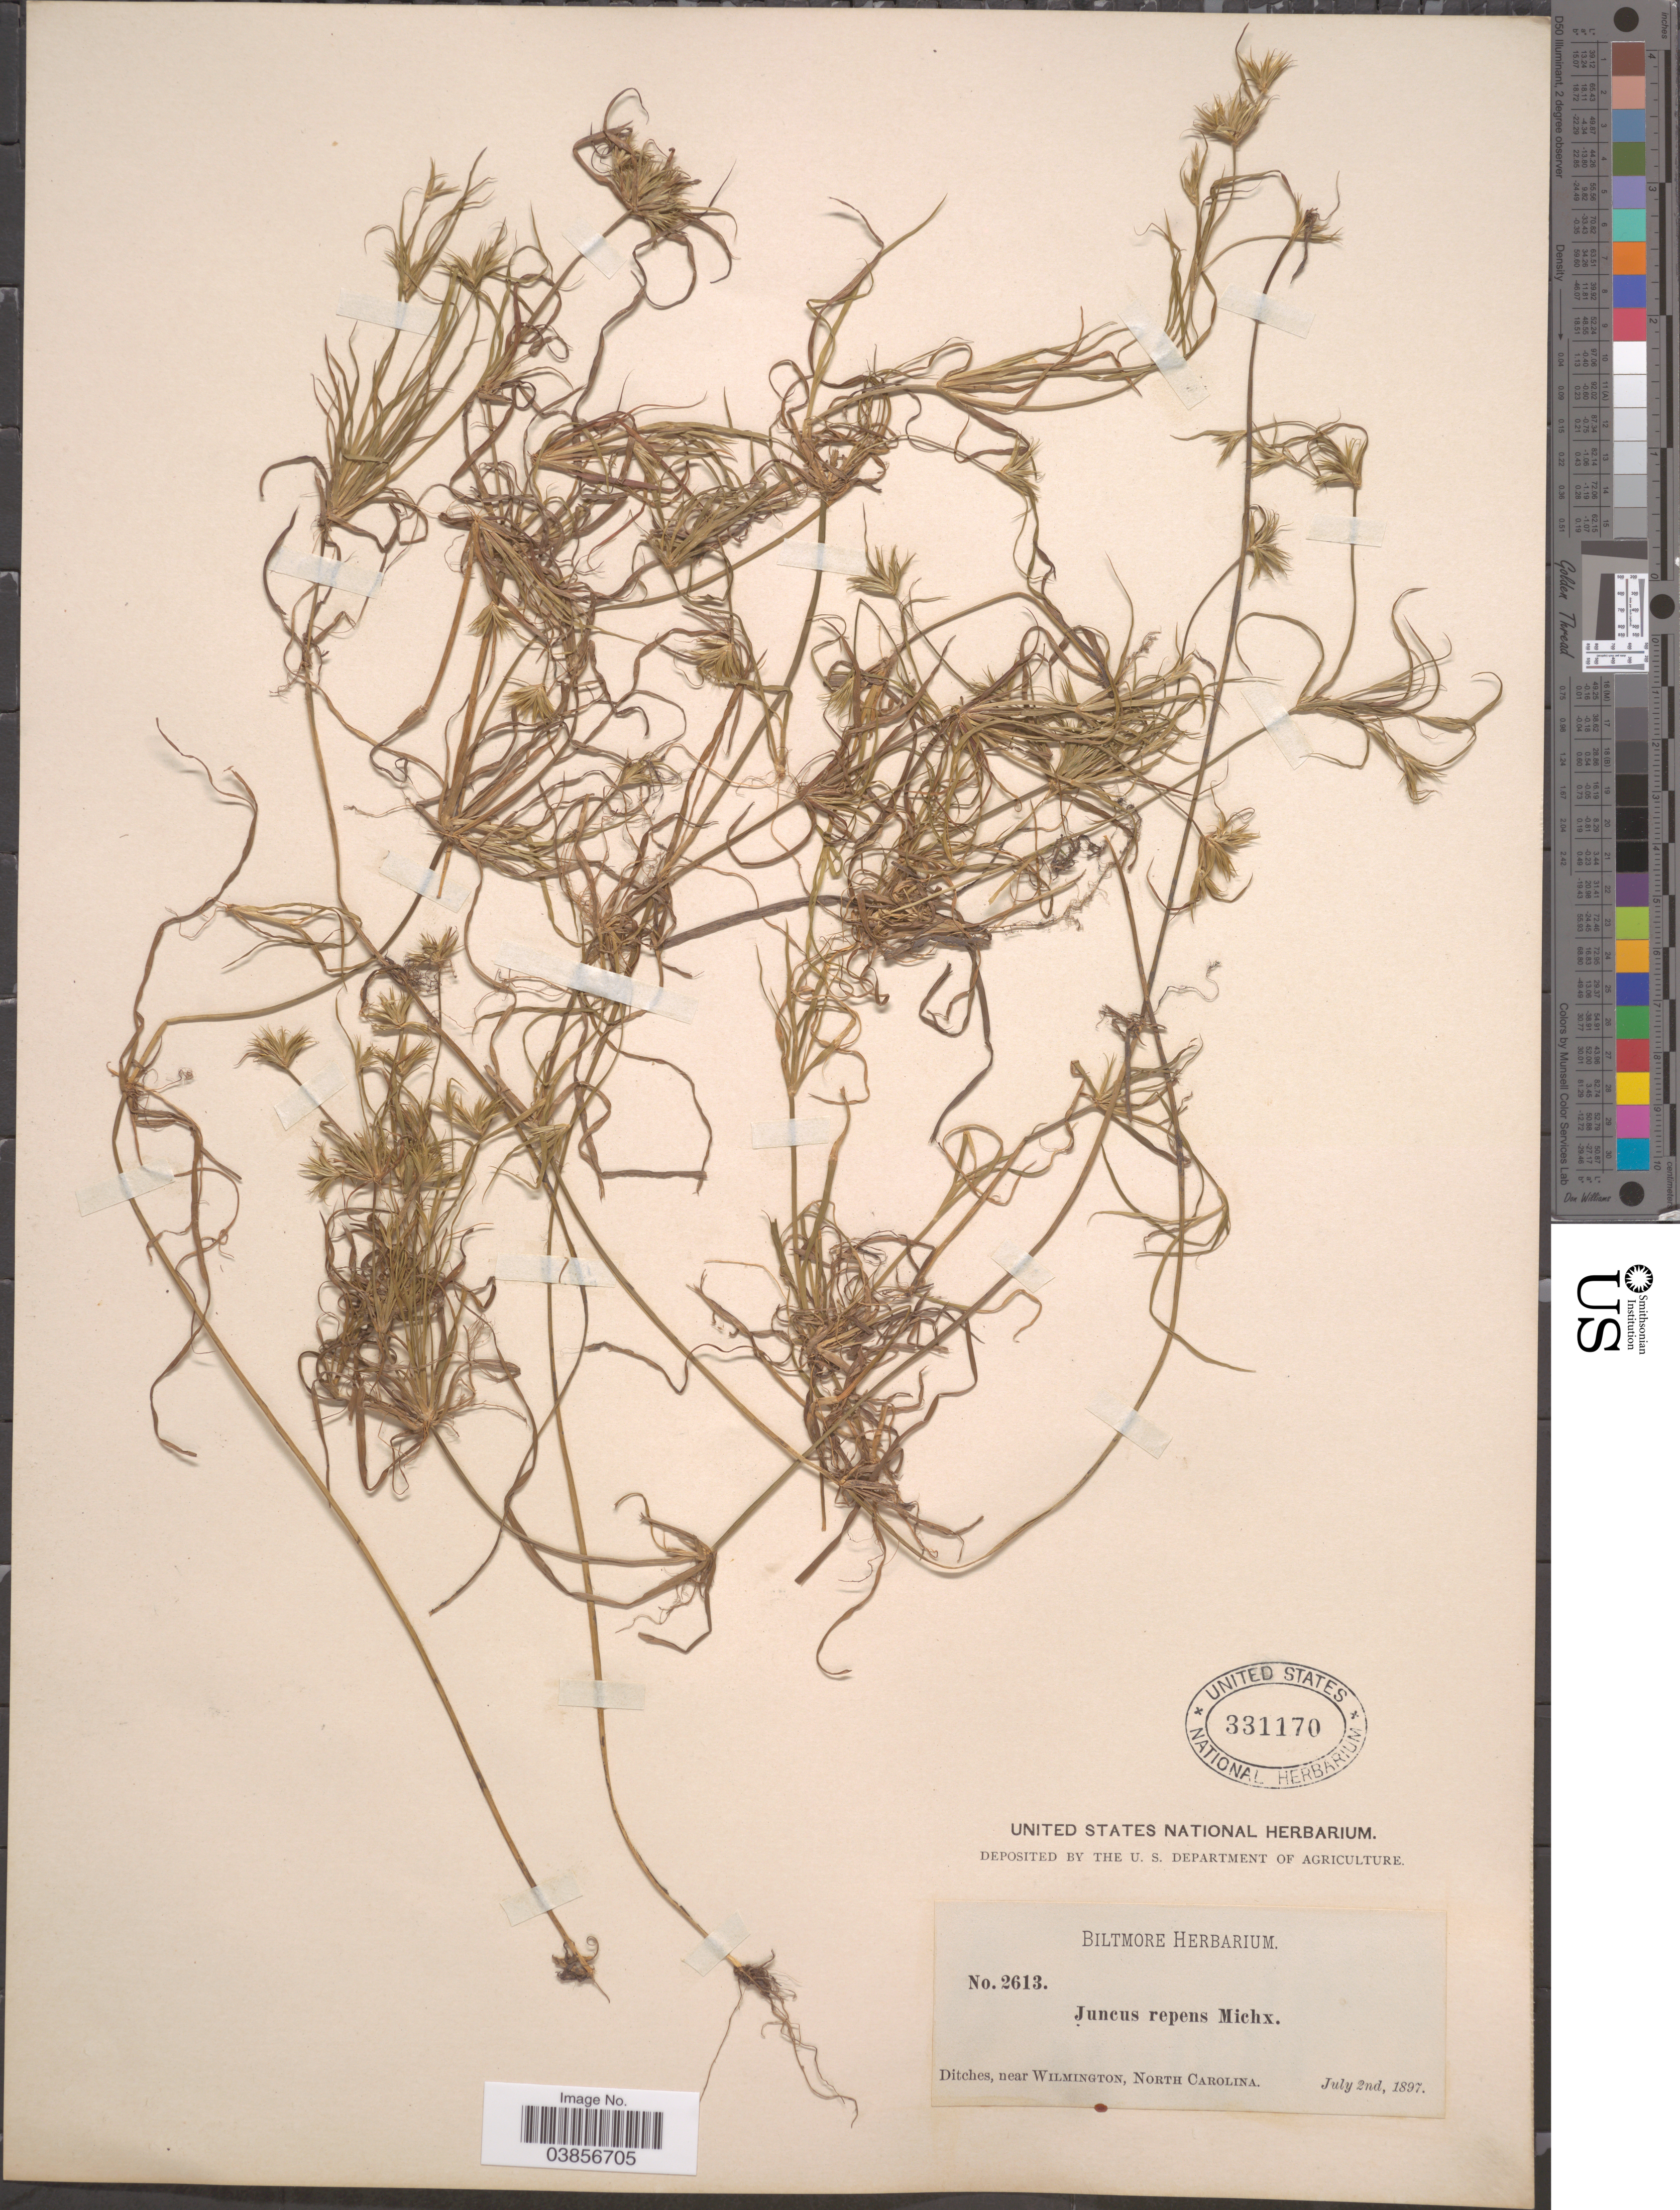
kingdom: Plantae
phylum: Tracheophyta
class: Liliopsida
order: Poales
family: Juncaceae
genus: Juncus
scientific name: Juncus repens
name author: Michx.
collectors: ex herb. Biltmore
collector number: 2613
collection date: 1897-07-02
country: United States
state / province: North Carolina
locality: Near Wilmington.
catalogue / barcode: US 331170